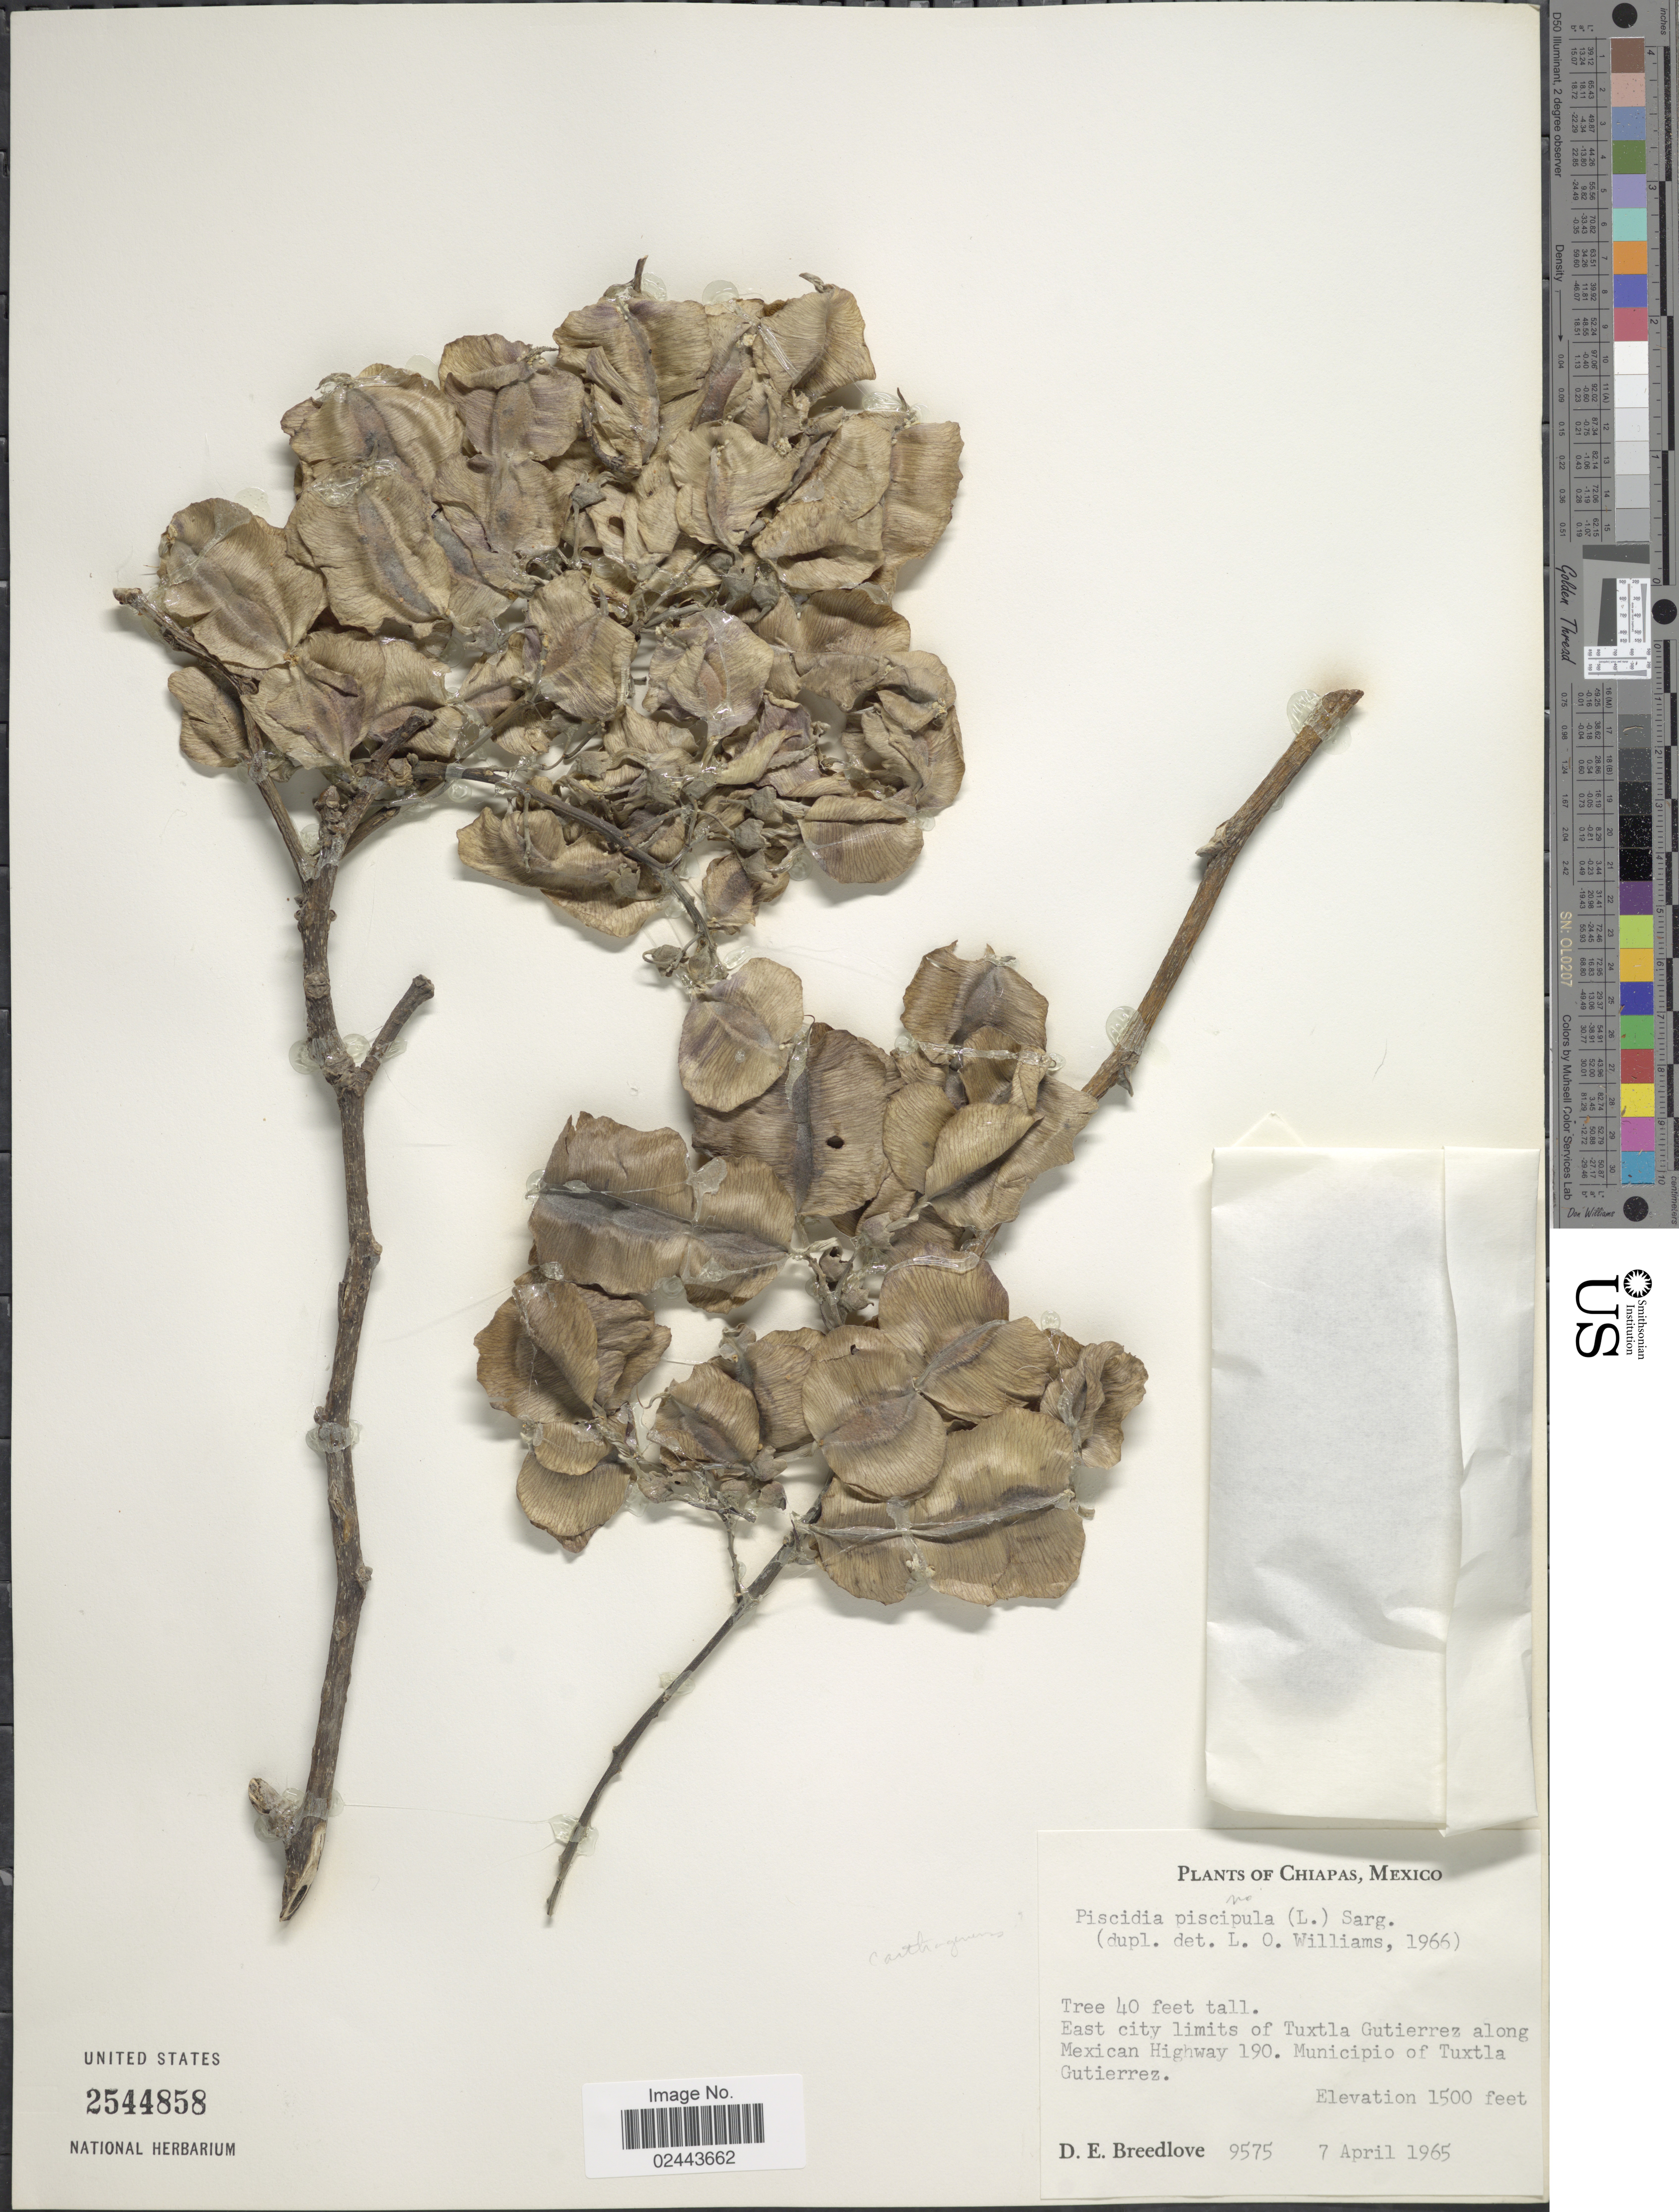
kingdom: Plantae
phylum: Tracheophyta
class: Magnoliopsida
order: Fabales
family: Fabaceae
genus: Piscidia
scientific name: Piscidia carthagenensis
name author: Jacq.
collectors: D. E. Breedlove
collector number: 9575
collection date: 1965-04-07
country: Mexico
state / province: Chiapas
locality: East city limits of Tuxtla Gutierrez along Mexican Highway 190, municipio of Tuxtla Gutierrez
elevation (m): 457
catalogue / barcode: US 2544858